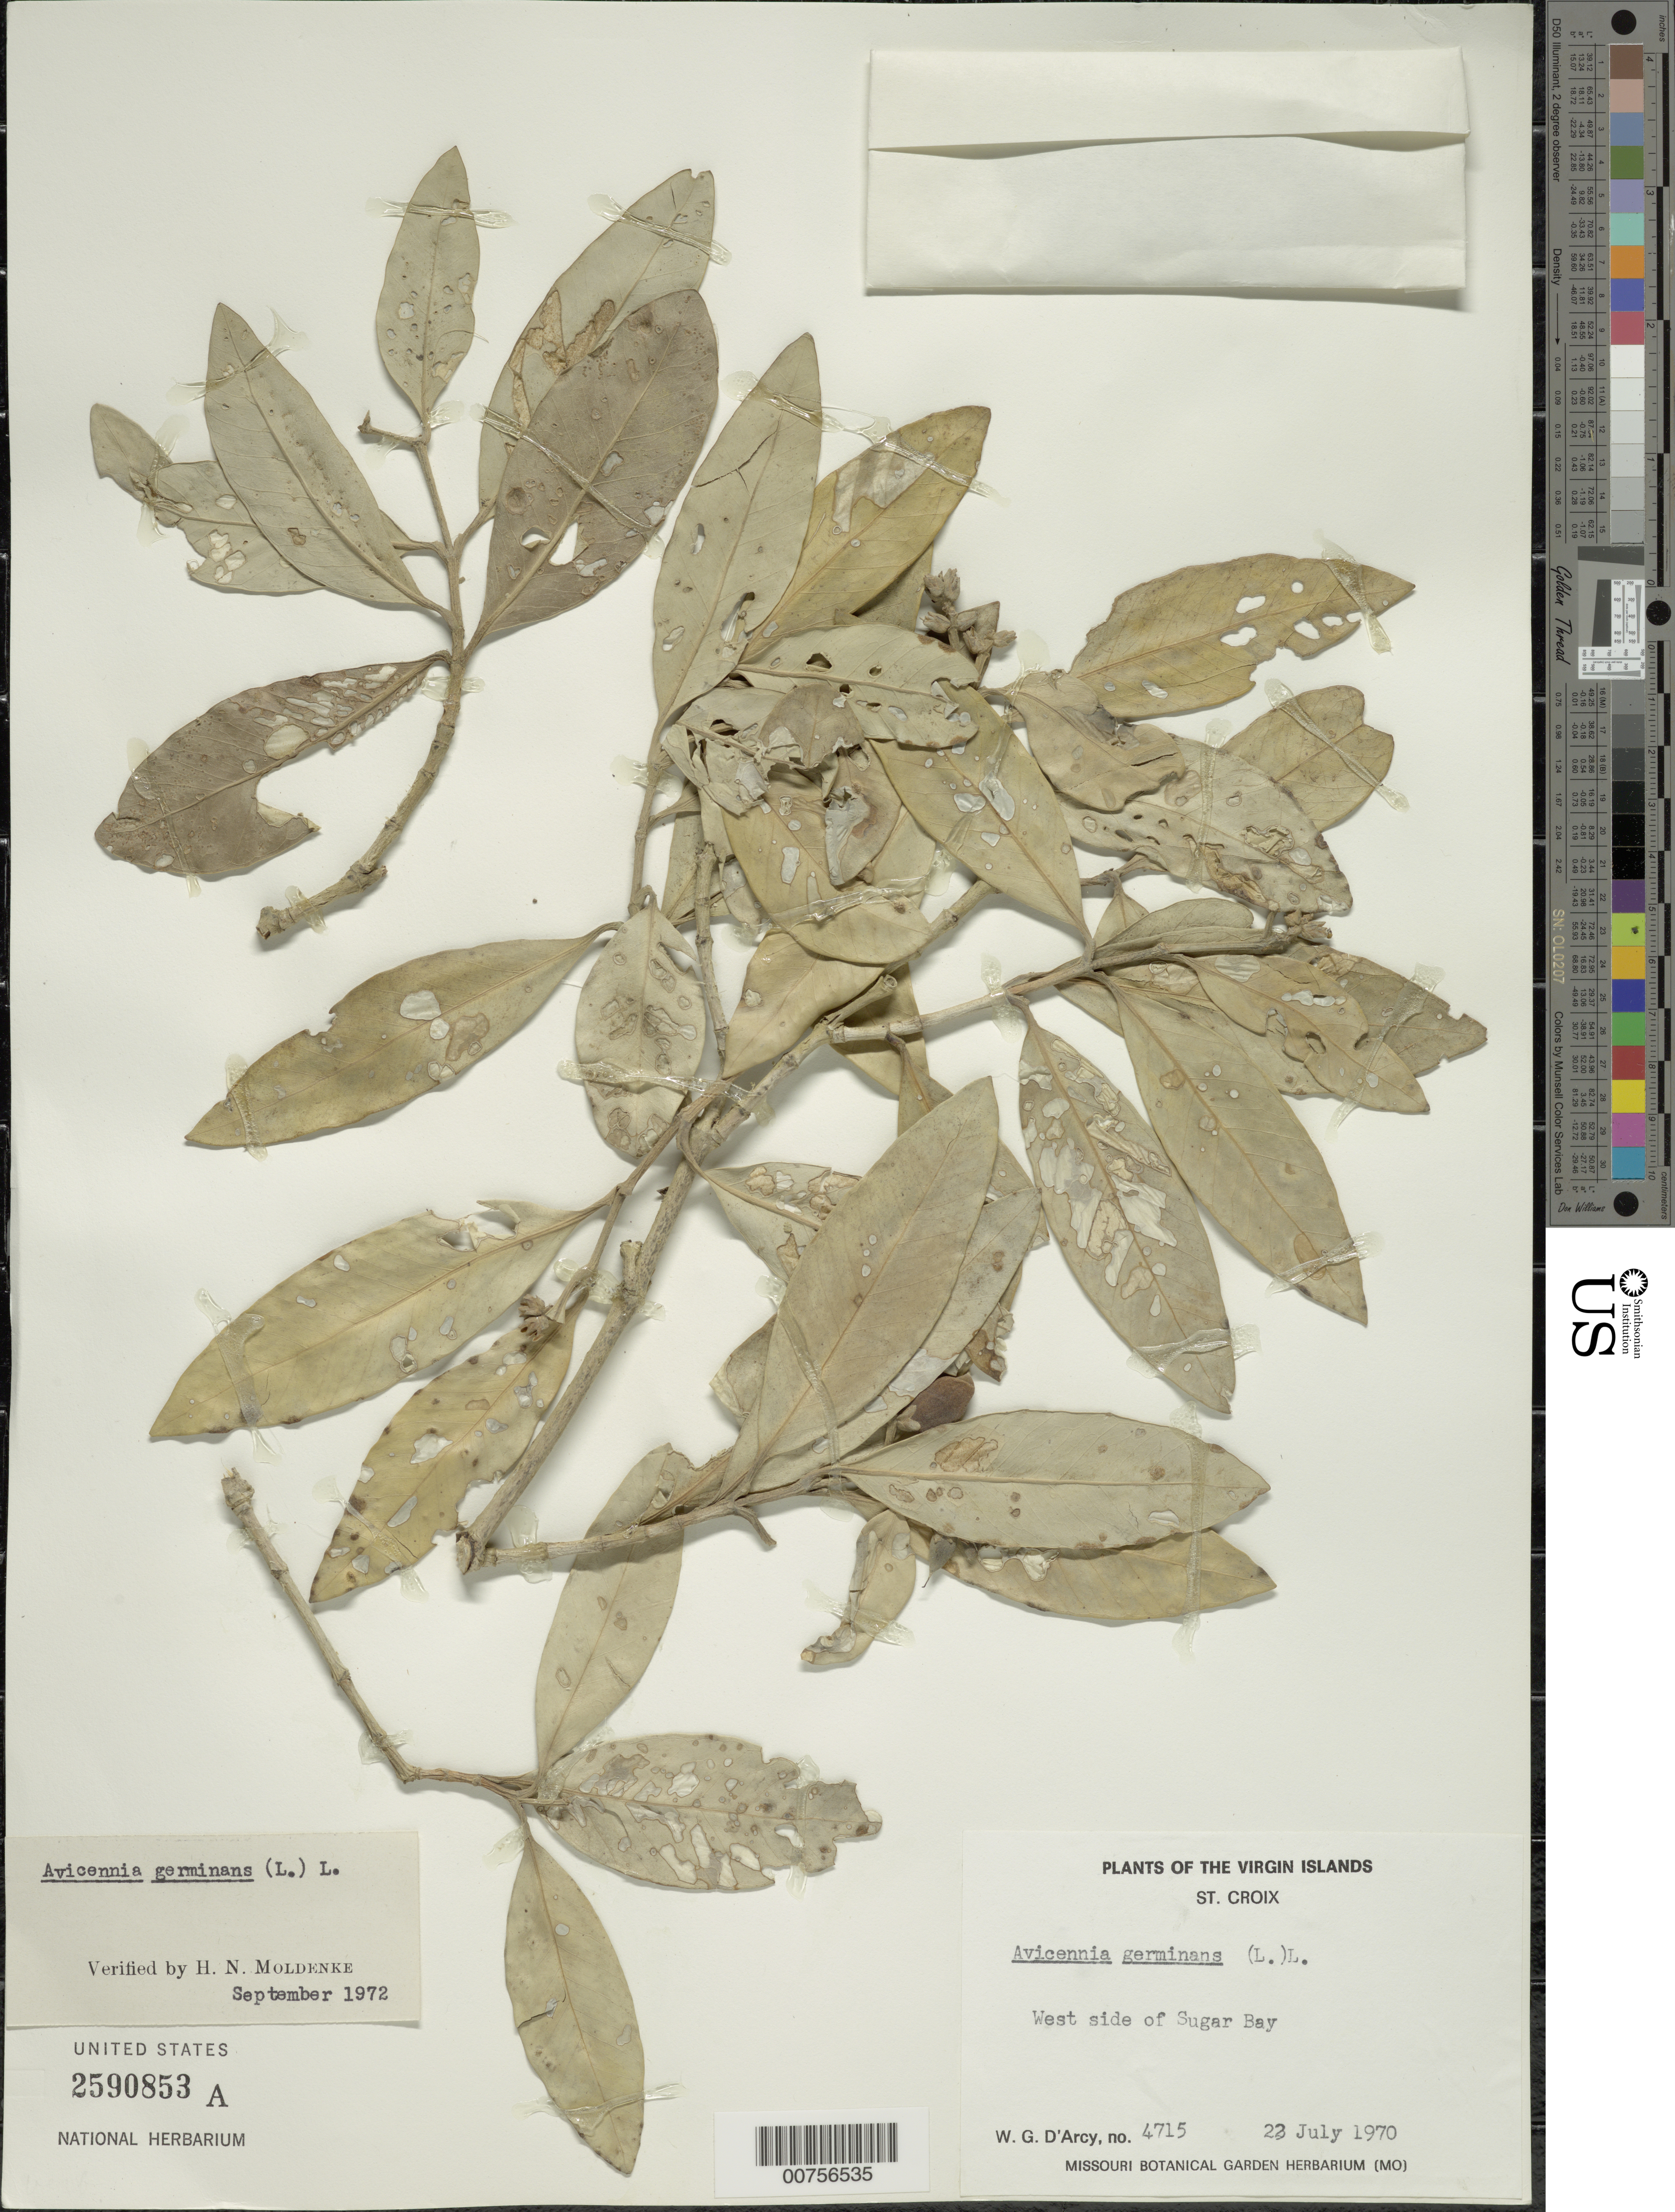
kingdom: Plantae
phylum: Tracheophyta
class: Magnoliopsida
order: Lamiales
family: Acanthaceae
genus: Avicennia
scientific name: Avicennia germinans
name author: (L.) L.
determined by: Moldenke, H. N.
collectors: W. G. D'Arcy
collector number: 4715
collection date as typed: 23 Jul 1970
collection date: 1970-07-23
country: U.S. Virgin Islands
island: St. Croix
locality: West side of Sugar Bay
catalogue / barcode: US 2590853A